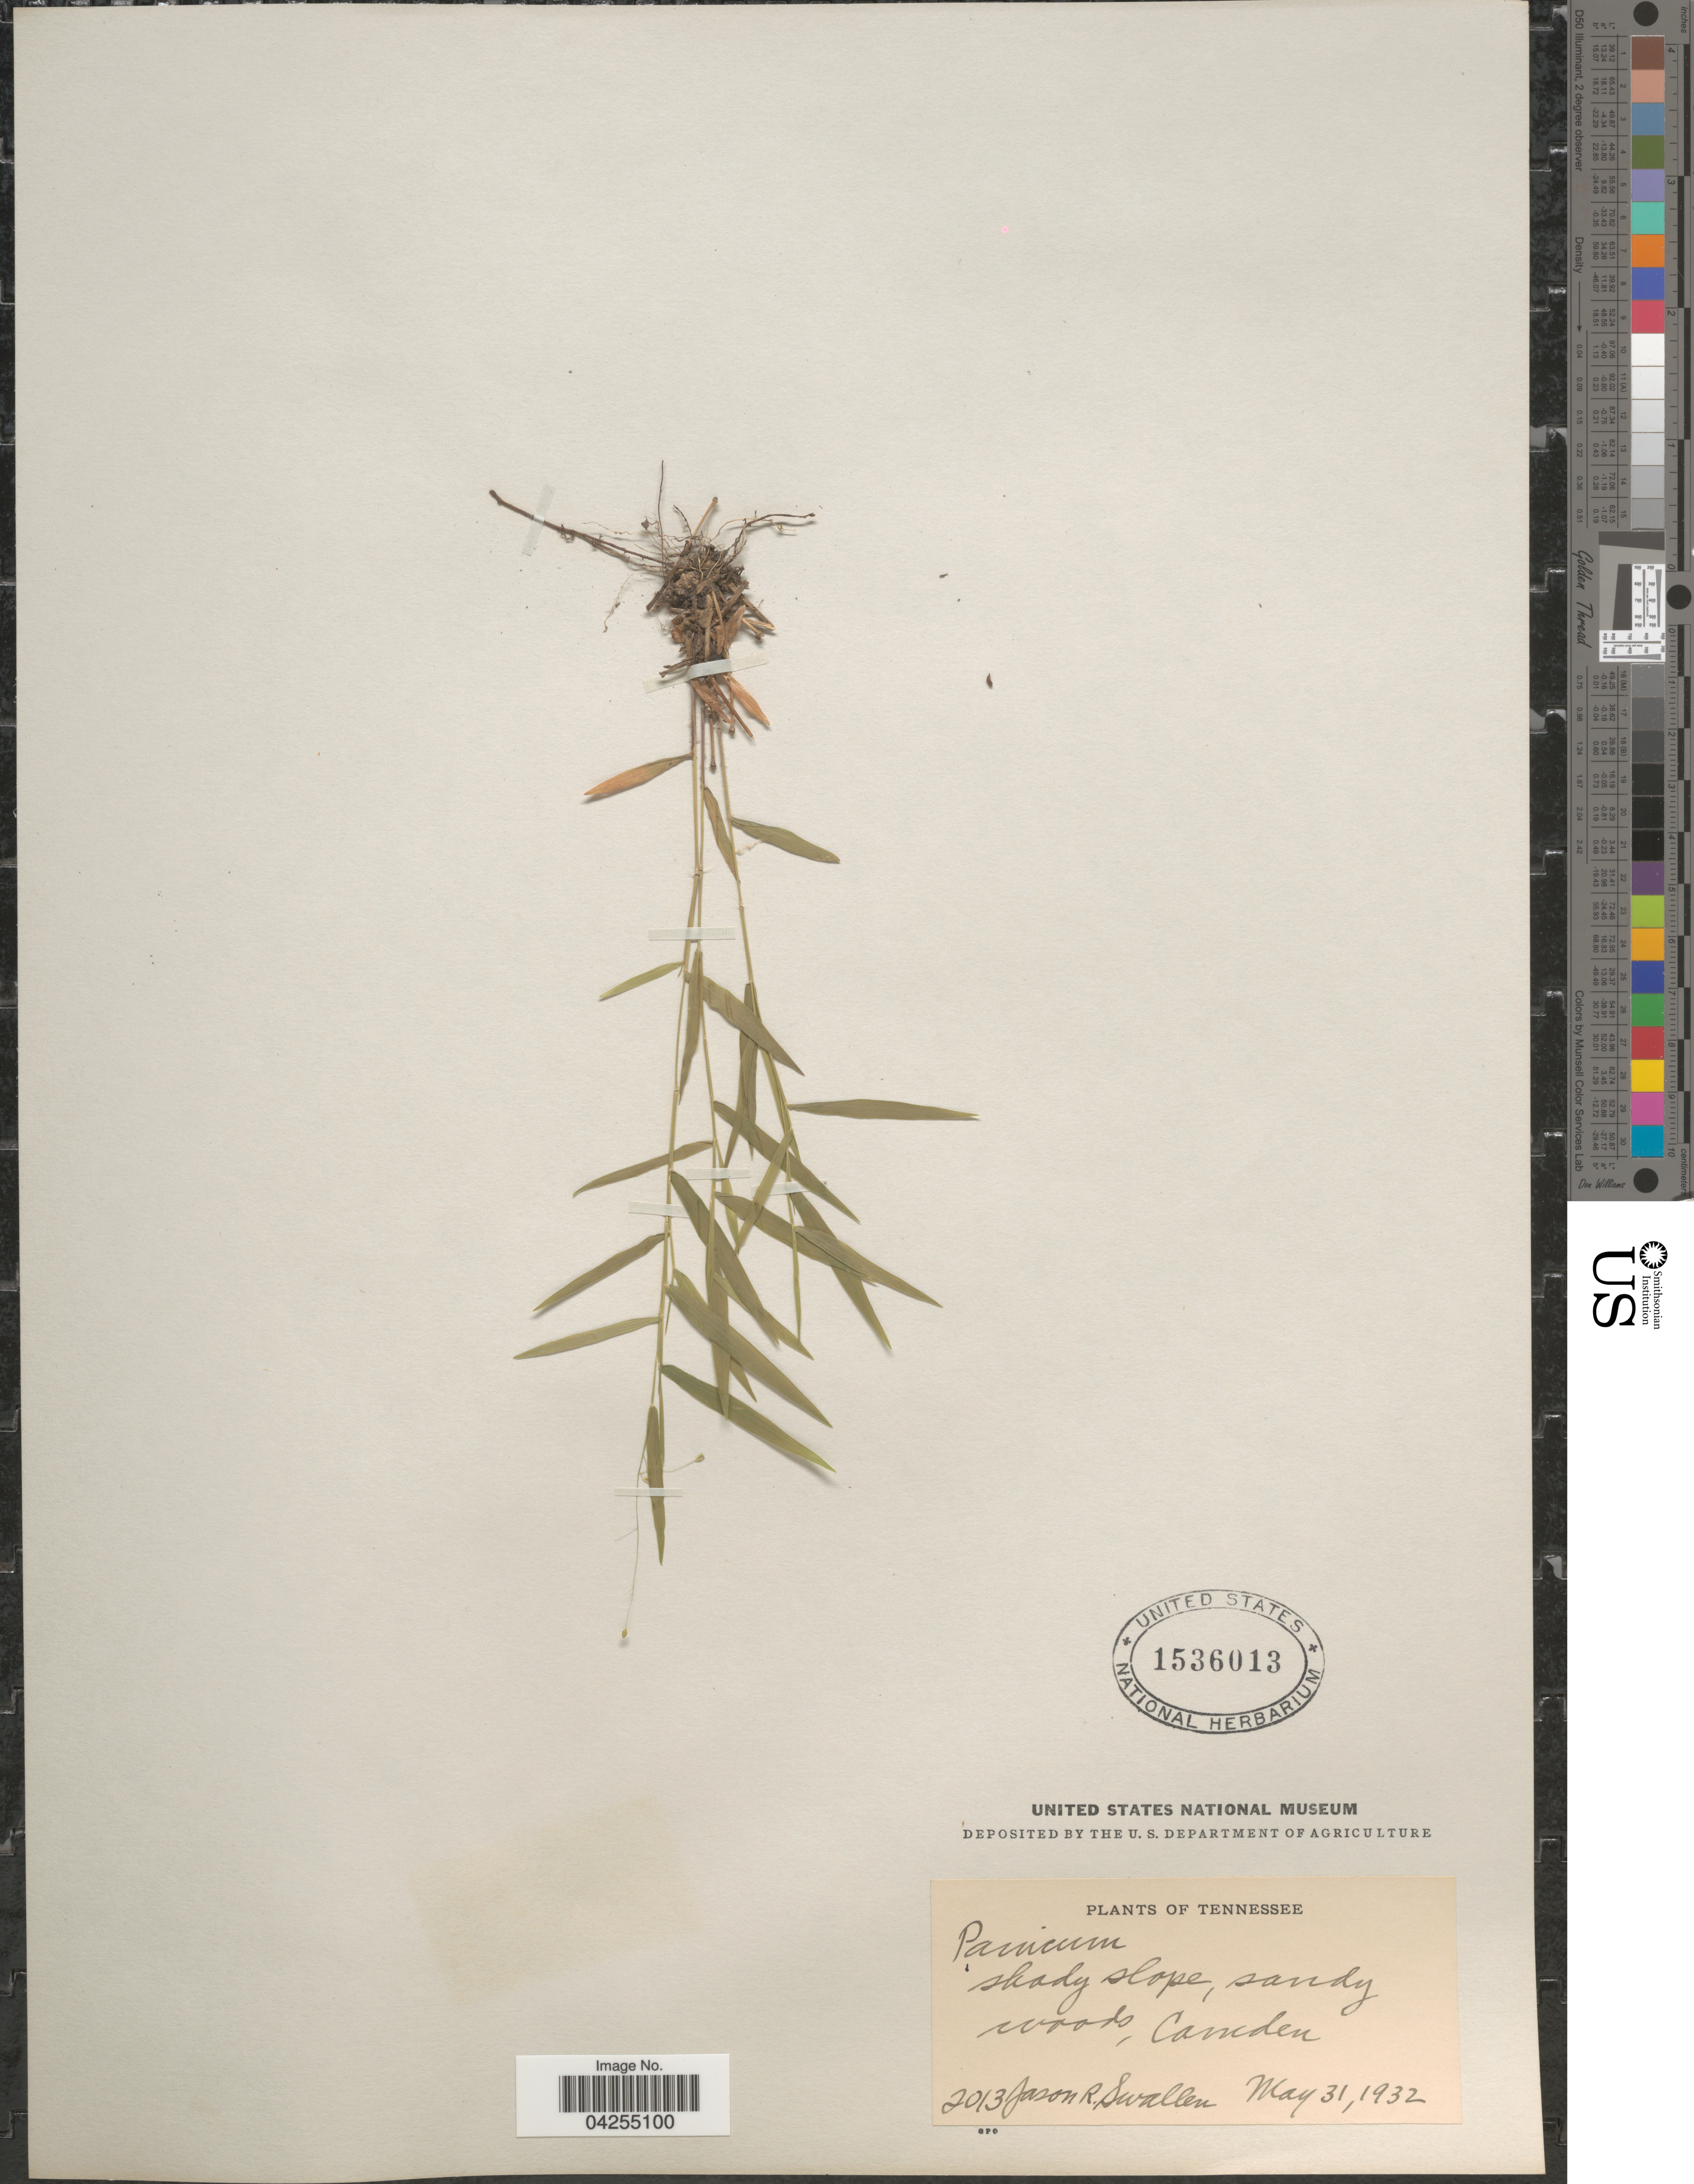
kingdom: Plantae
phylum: Tracheophyta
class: Liliopsida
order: Poales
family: Poaceae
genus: Dichanthelium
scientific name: Dichanthelium dichotomum var. dichotomum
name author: (L.) Gould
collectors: J. R. Swallen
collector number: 2013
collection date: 1932-05-31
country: United States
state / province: Tennessee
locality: Shady slope, sandy woods, Camden.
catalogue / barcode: US 1536013